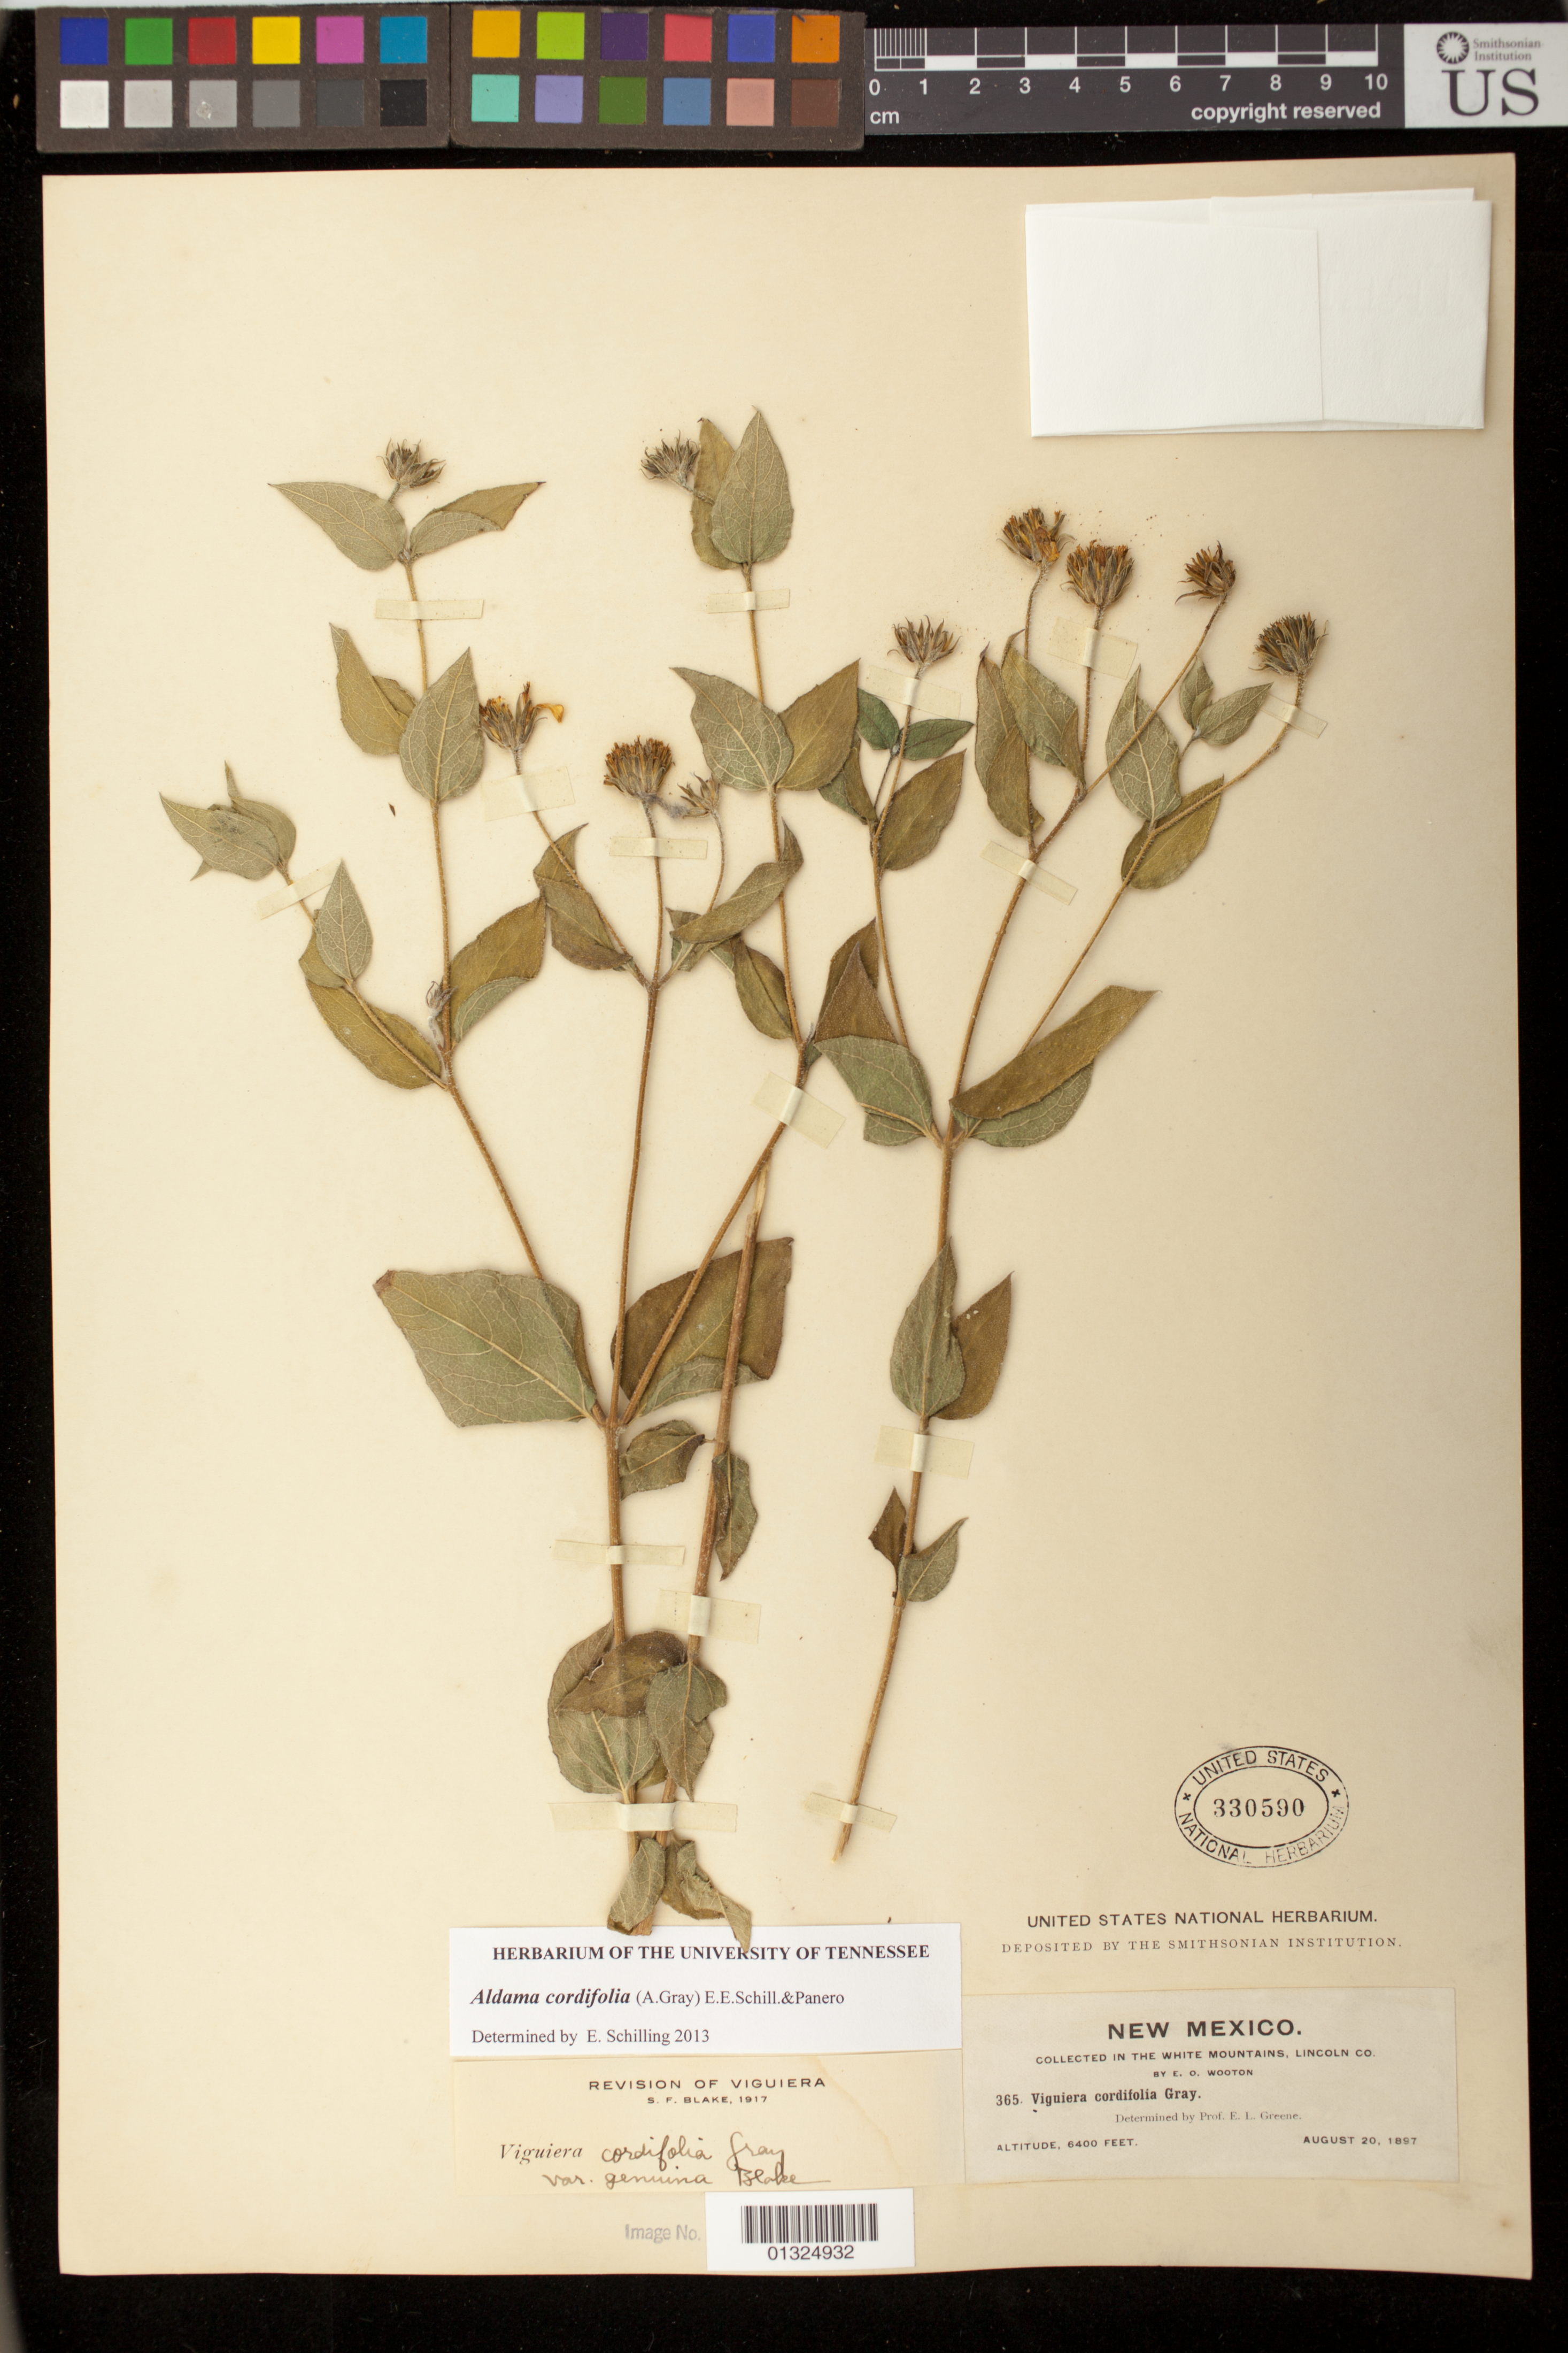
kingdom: Plantae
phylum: Tracheophyta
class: Magnoliopsida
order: Asterales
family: Asteraceae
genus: Aldama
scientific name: Aldama cordifolia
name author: (A. Gray) E.E. Schill. & Panero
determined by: Schilling, E. E.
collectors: E. O. Wooton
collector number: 365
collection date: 1897-08-20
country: United States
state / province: New Mexico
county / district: Lincoln County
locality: In the White Mountains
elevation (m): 1951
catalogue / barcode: US 330590